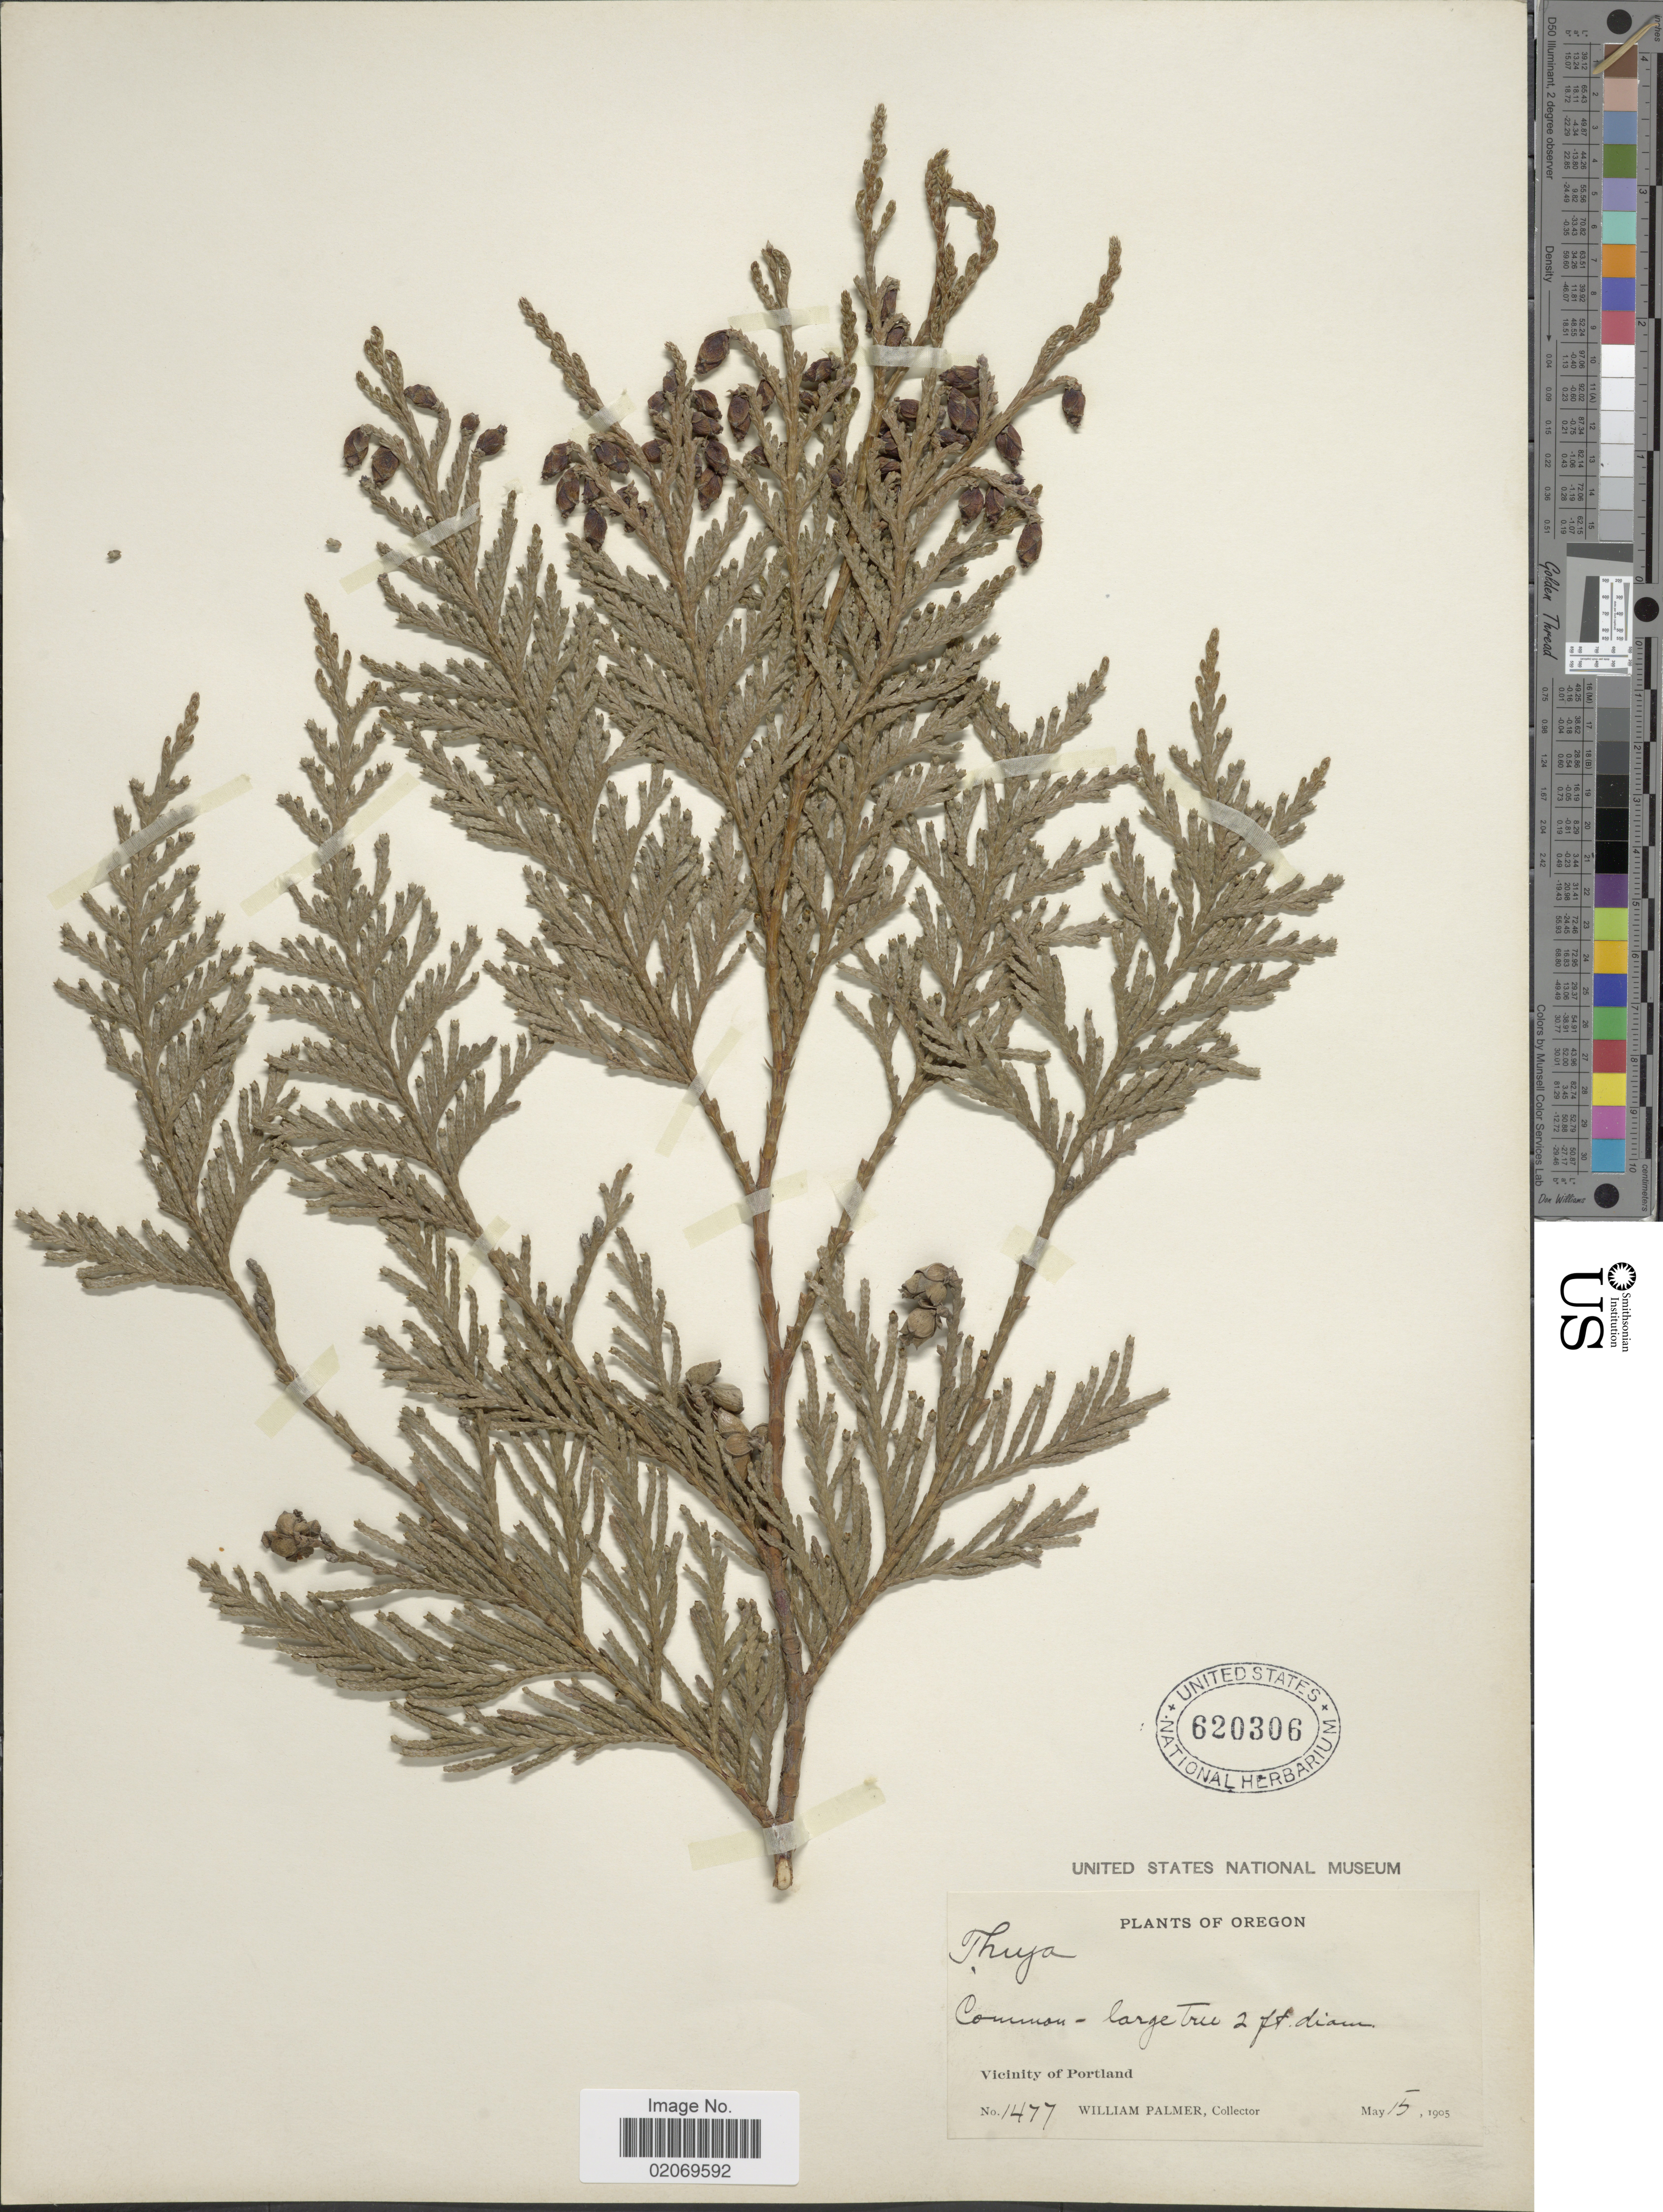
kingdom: Plantae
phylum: Tracheophyta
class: Pinopsida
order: Pinales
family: Cupressaceae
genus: Thuja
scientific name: Thuja plicata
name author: Donn & D. Don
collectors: W. Palmer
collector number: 1477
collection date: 1905-05-15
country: United States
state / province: Oregon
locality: Vicinity of Portland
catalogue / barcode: US 620306